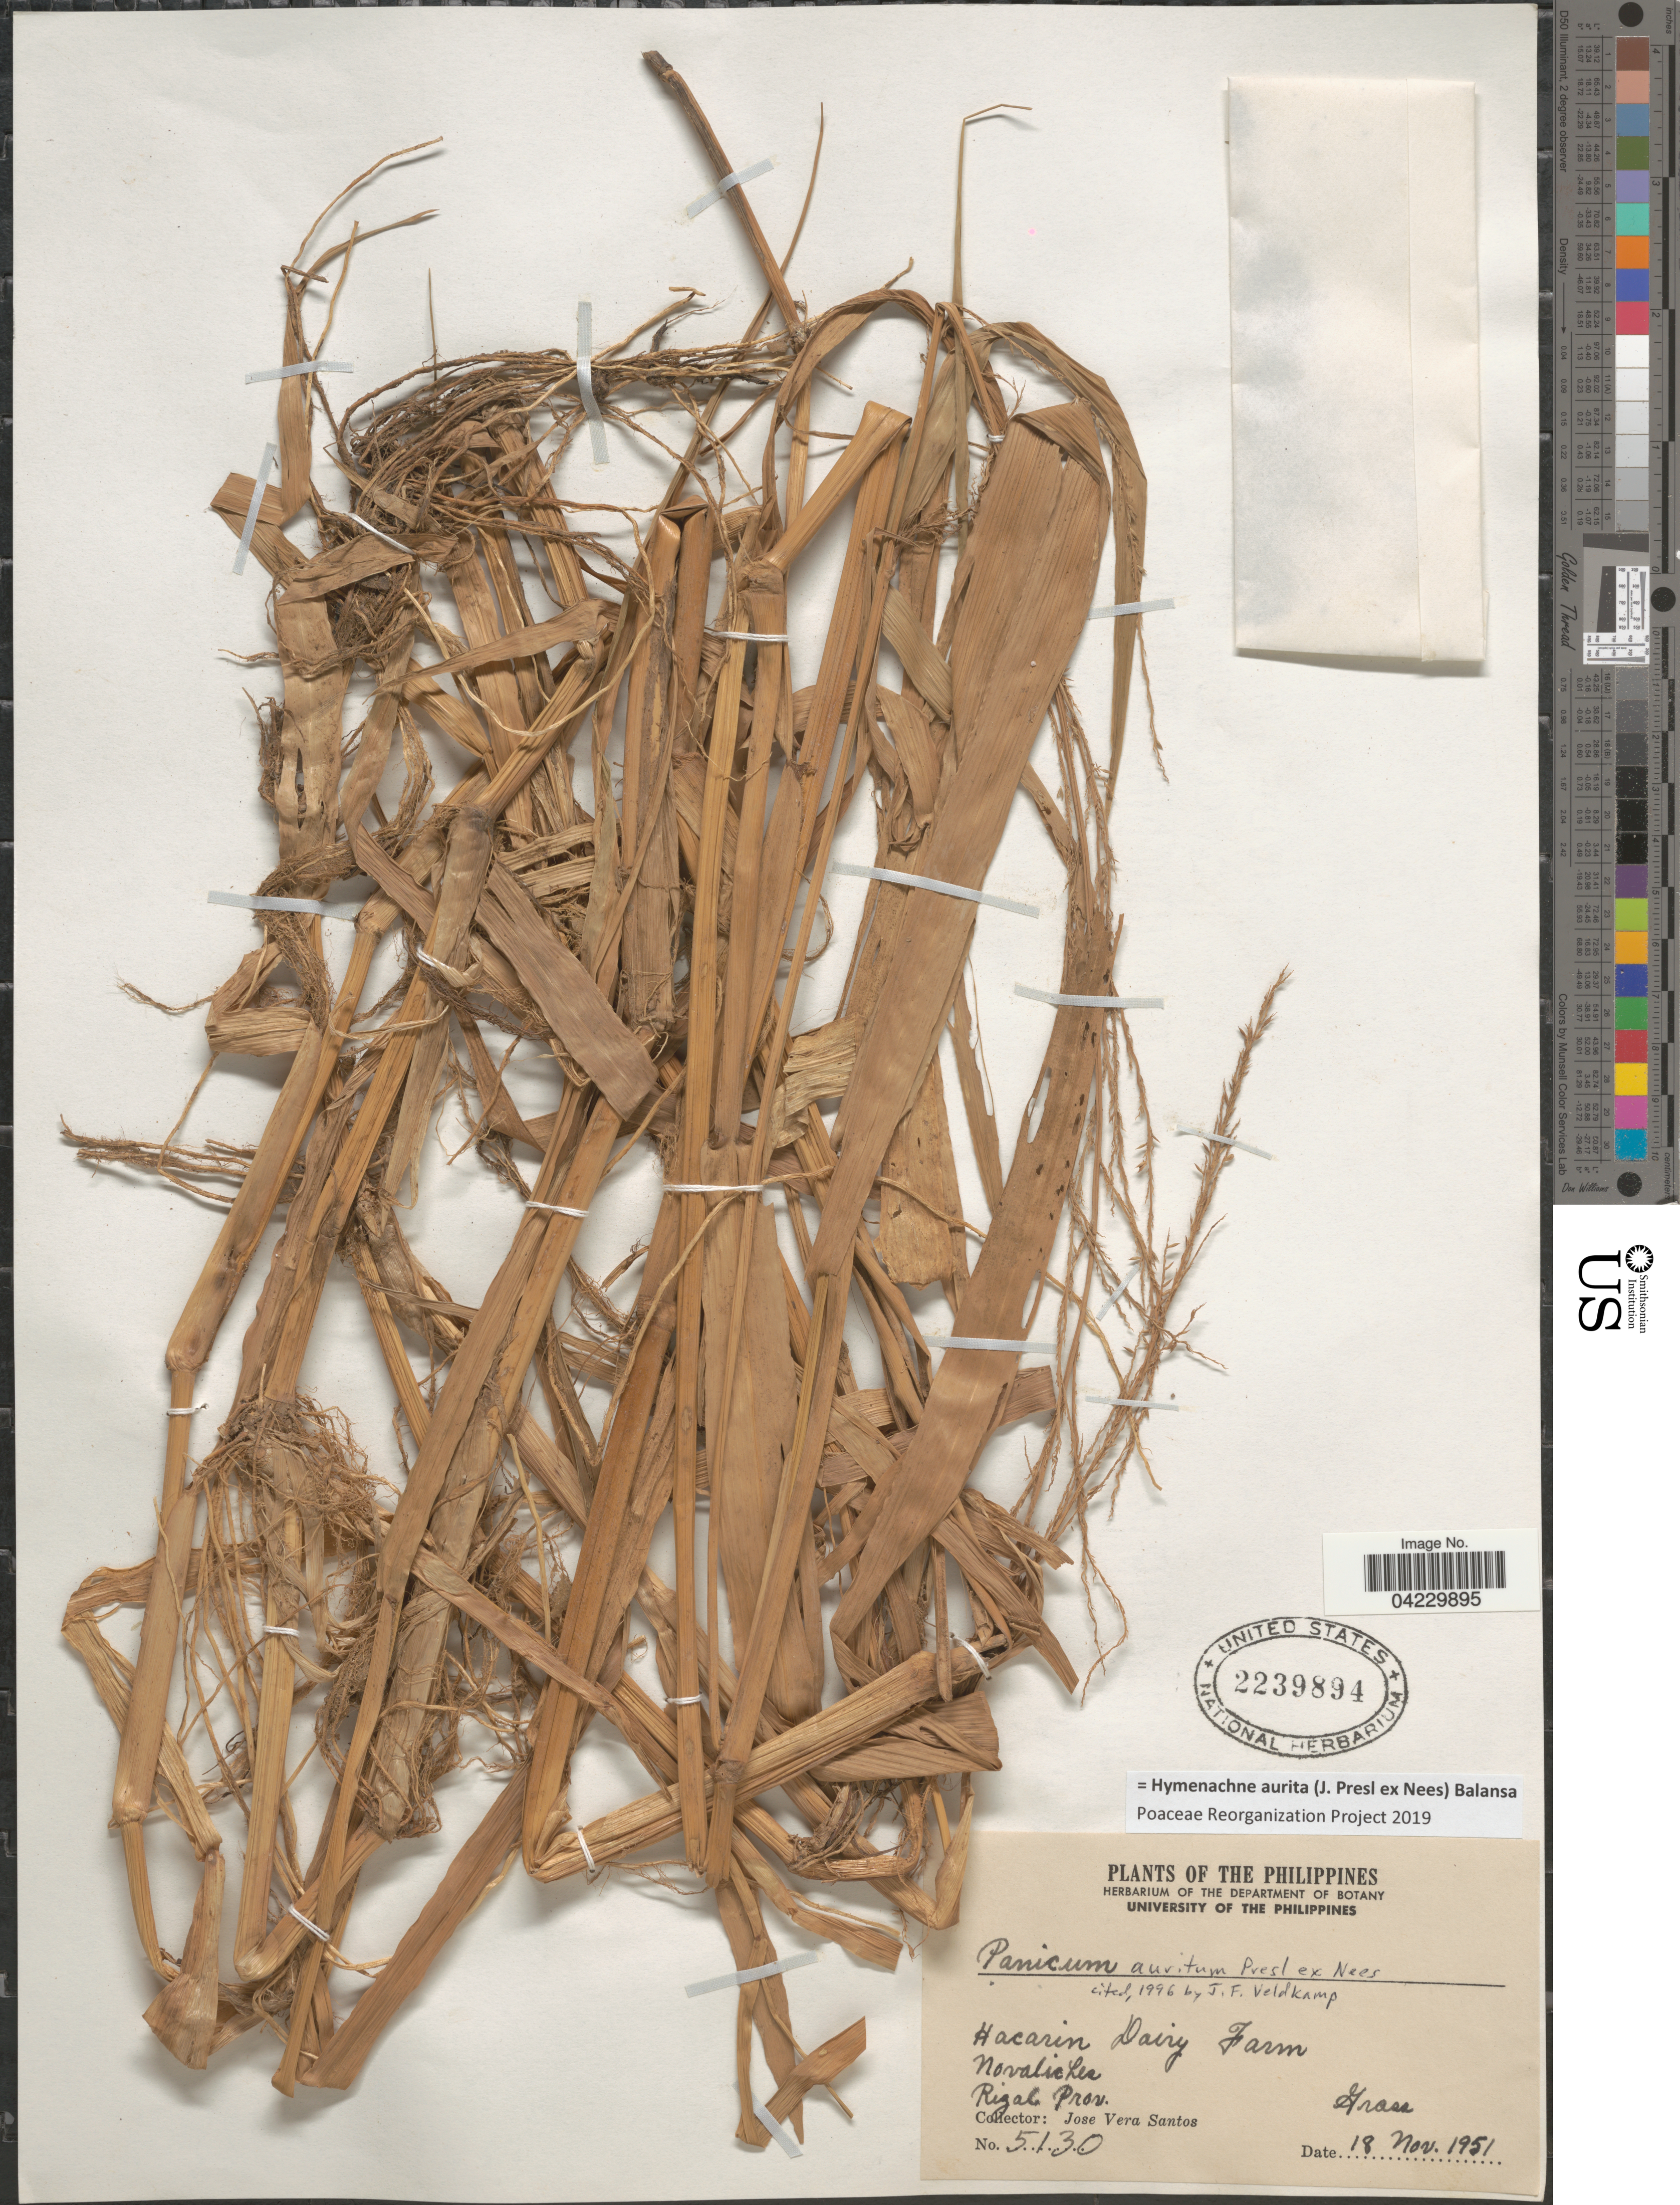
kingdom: Plantae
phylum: Tracheophyta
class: Liliopsida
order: Poales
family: Poaceae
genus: Hymenachne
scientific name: Hymenachne aurita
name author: (J. Presl ex Nees) Balansa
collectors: J. Santos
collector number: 5130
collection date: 1951-11-18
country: Philippines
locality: Hacarin Dairy Farm. Novaliches Rizal Prov.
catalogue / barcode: US 2239894